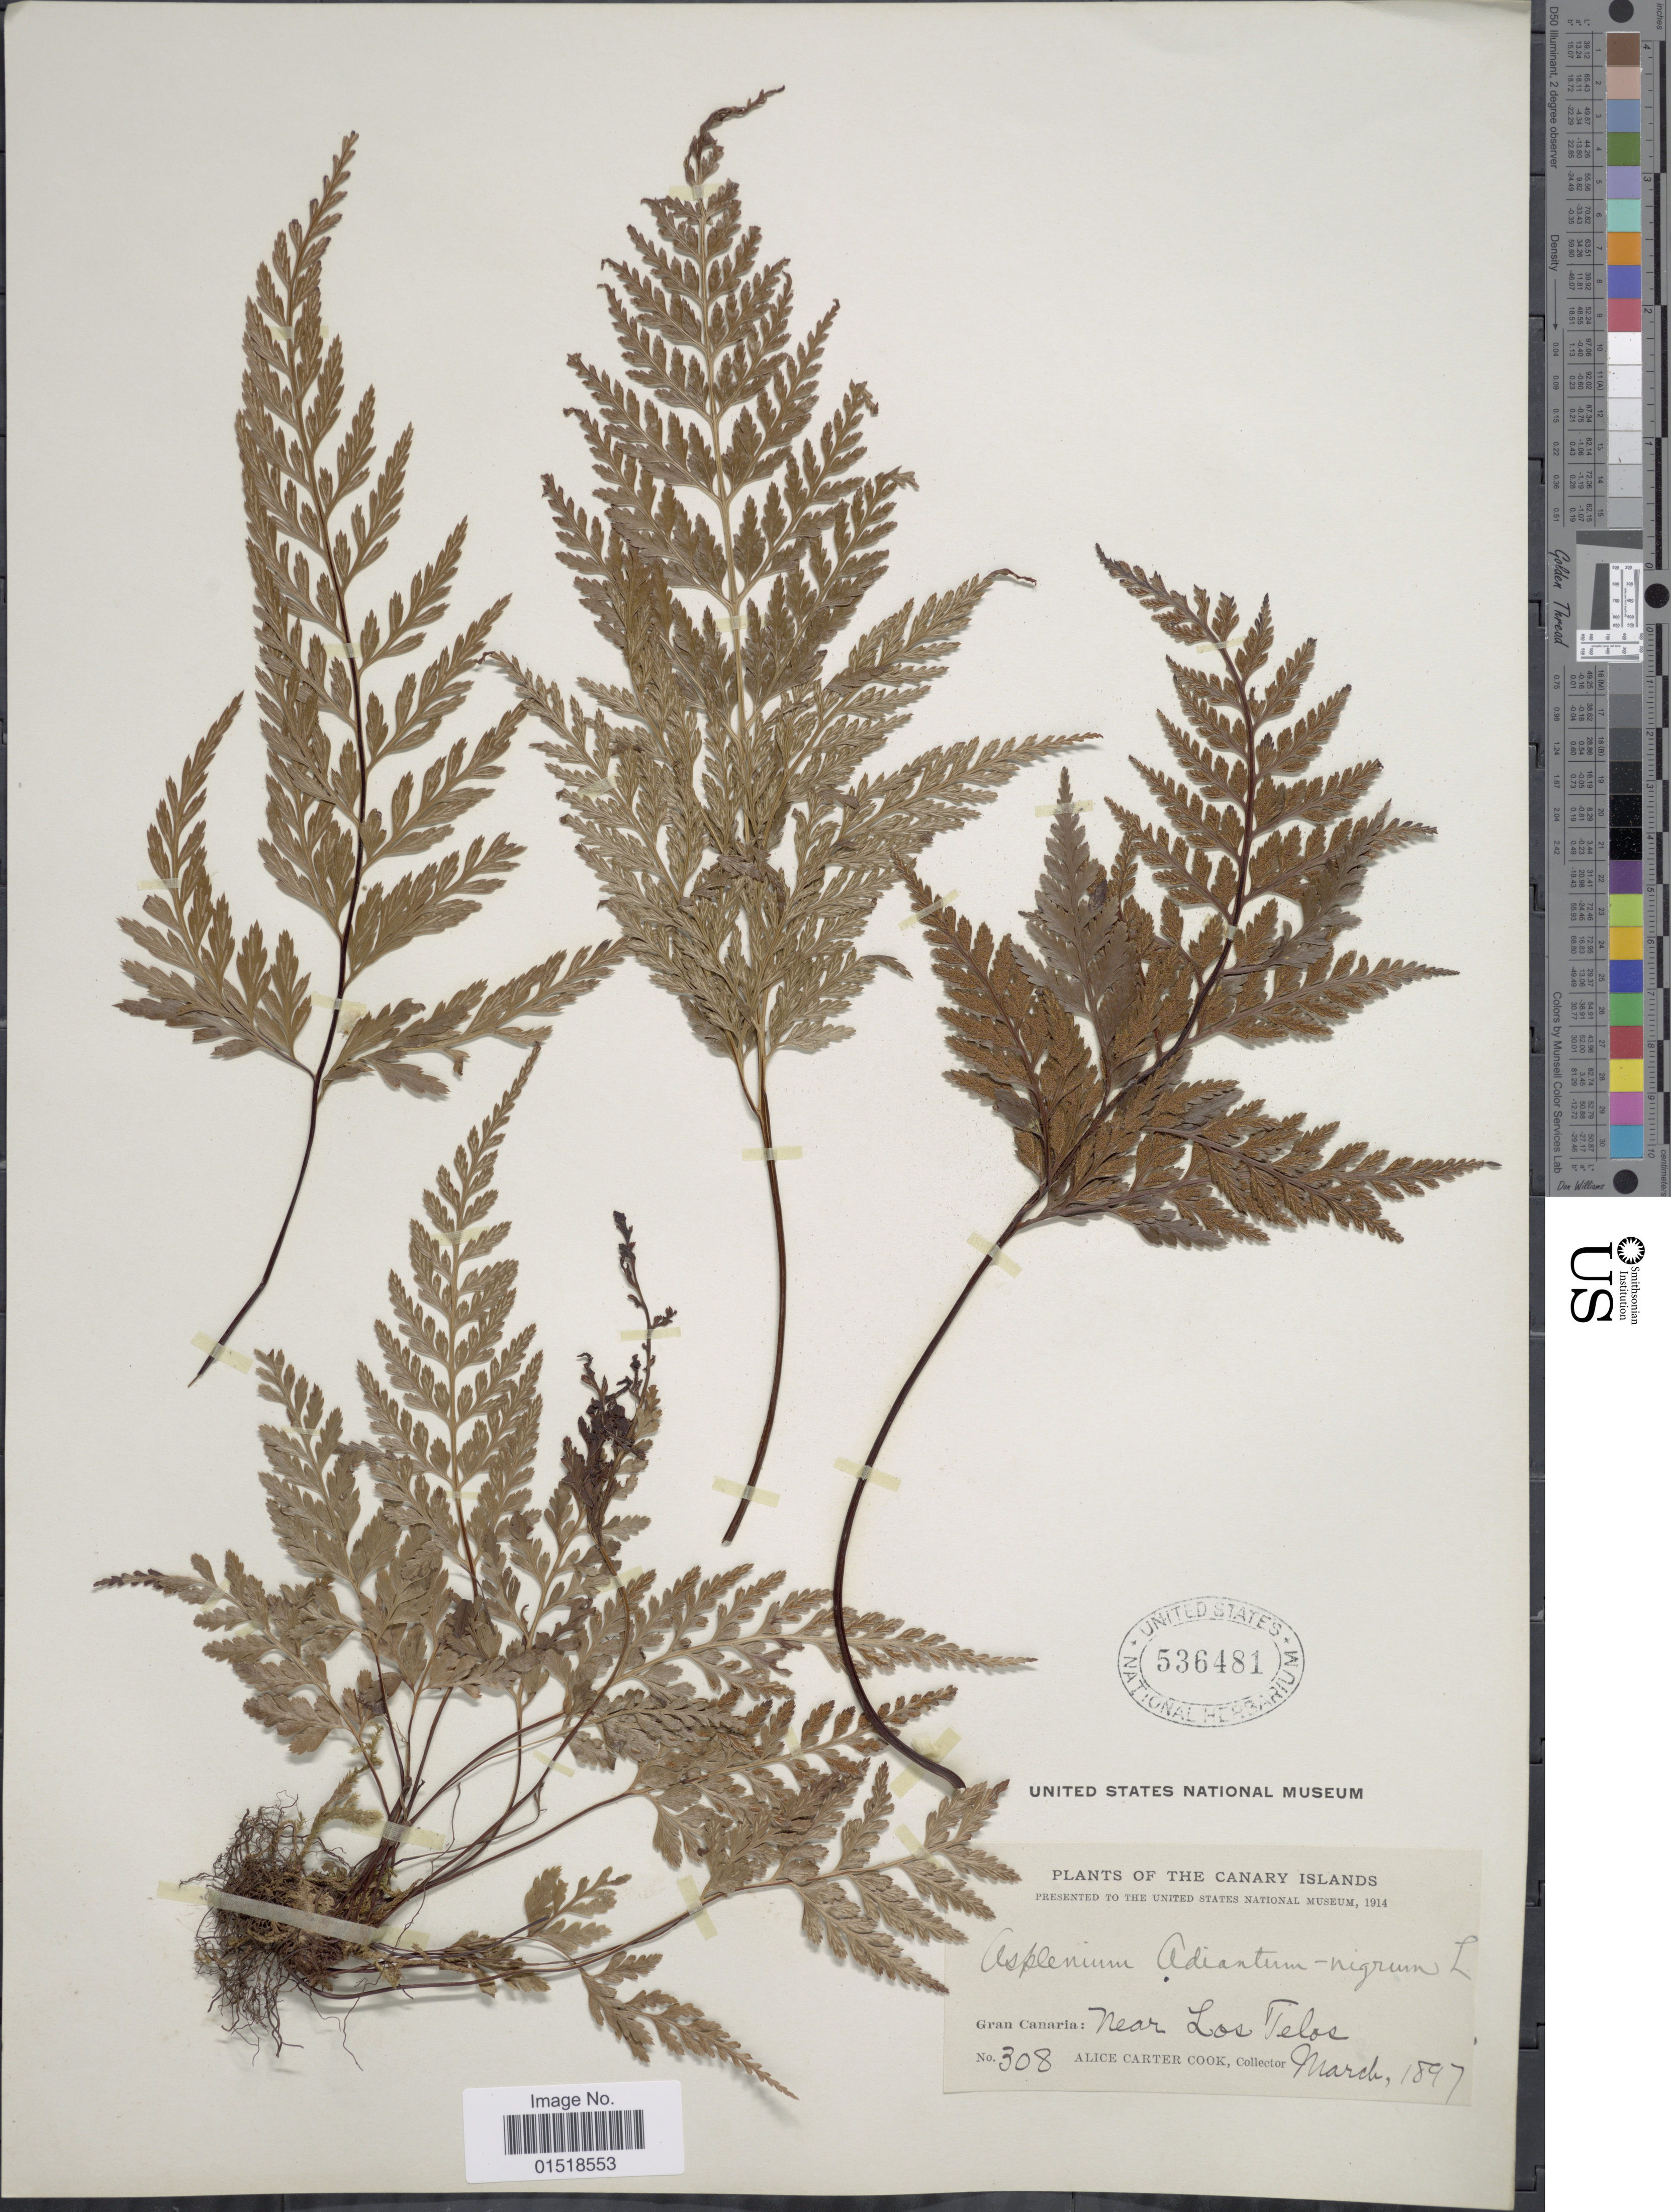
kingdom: Plantae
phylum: Tracheophyta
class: Polypodiopsida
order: Polypodiales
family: Aspleniaceae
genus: Asplenium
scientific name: Asplenium adiantum-nigrum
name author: L.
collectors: Alice C. Cook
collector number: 308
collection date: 1897-03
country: Spain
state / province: Canarias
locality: Canary Islands. Gran Canaria: Near Los Telos.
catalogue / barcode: US 536481